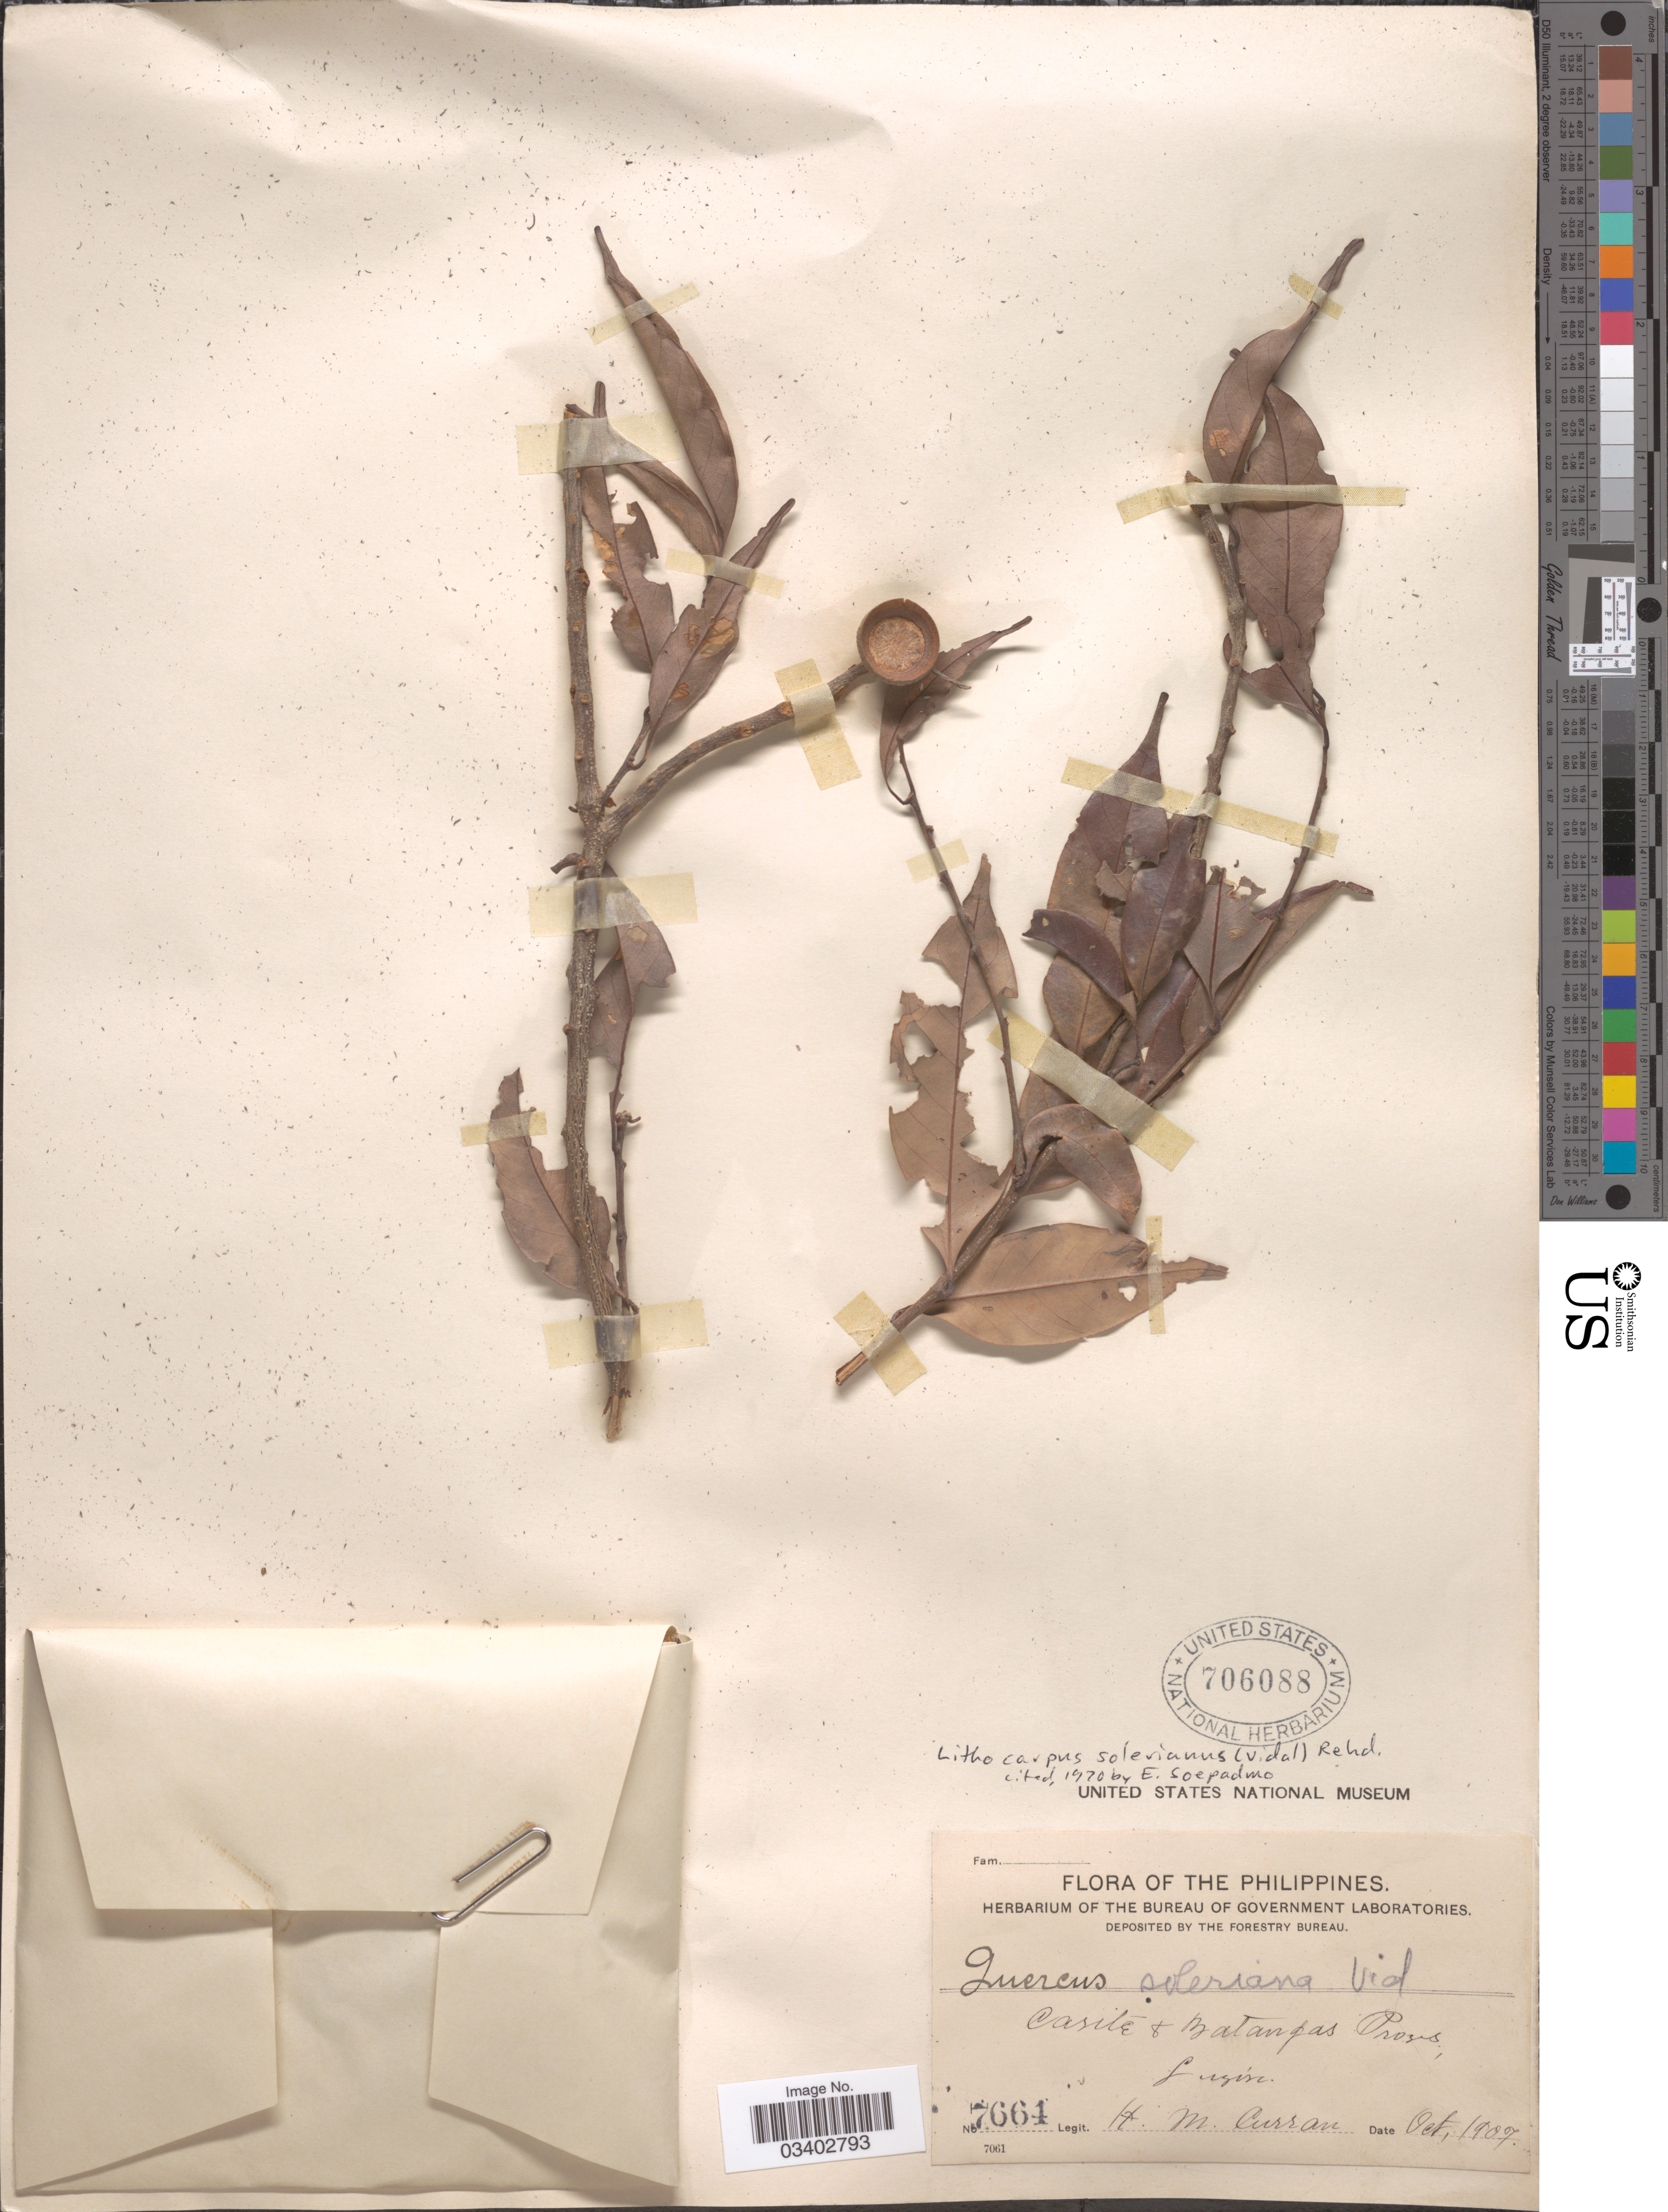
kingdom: Plantae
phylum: Tracheophyta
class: Magnoliopsida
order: Fagales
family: Fagaceae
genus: Lithocarpus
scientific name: Lithocarpus solerianus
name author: (Vidal) Rehder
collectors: H. M. Curran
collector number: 7664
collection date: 1907-10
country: Philippines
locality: Casite & Batangas Provs., Luzon.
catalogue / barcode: US 706088